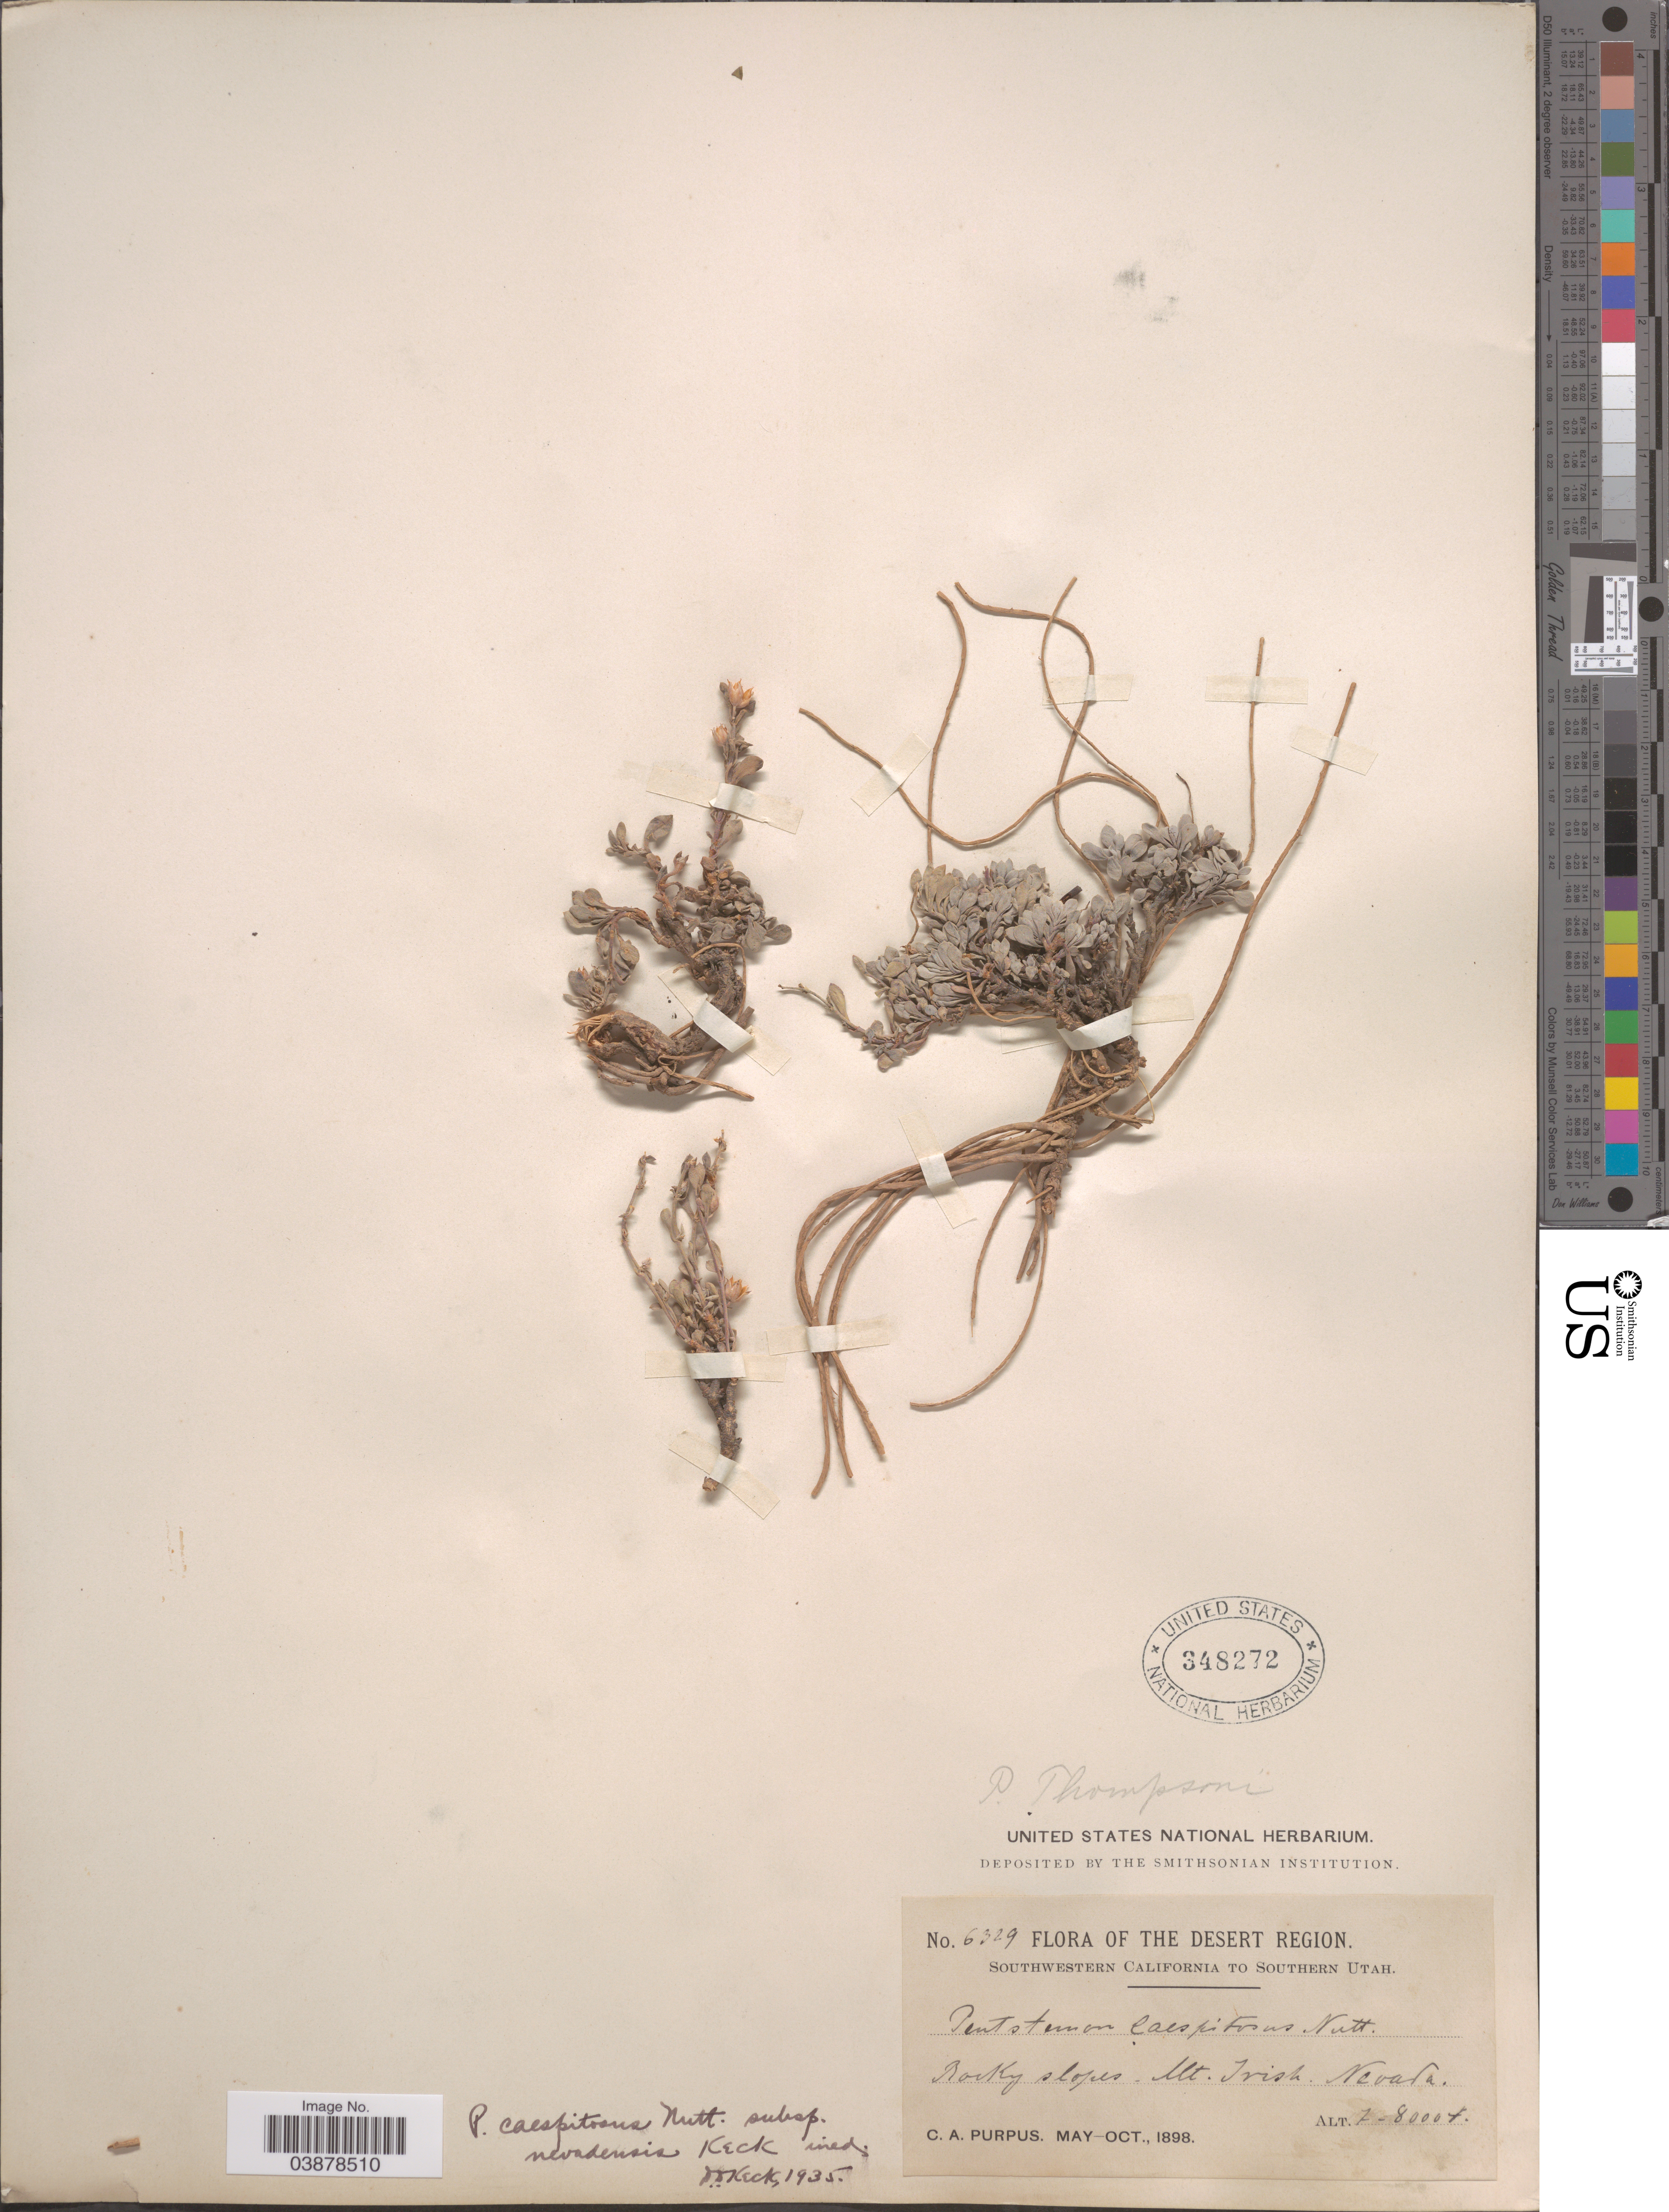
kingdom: Plantae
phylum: Tracheophyta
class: Magnoliopsida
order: Lamiales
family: Plantaginaceae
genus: Penstemon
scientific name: Penstemon thompsonaie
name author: (A. Gray) Rydb.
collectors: C. A. Purpus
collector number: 6329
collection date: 1898-05/1898-10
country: United States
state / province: Nevada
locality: The Desert Region. Rocky slopes, Mt. Irish.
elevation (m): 2134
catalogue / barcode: US 348272